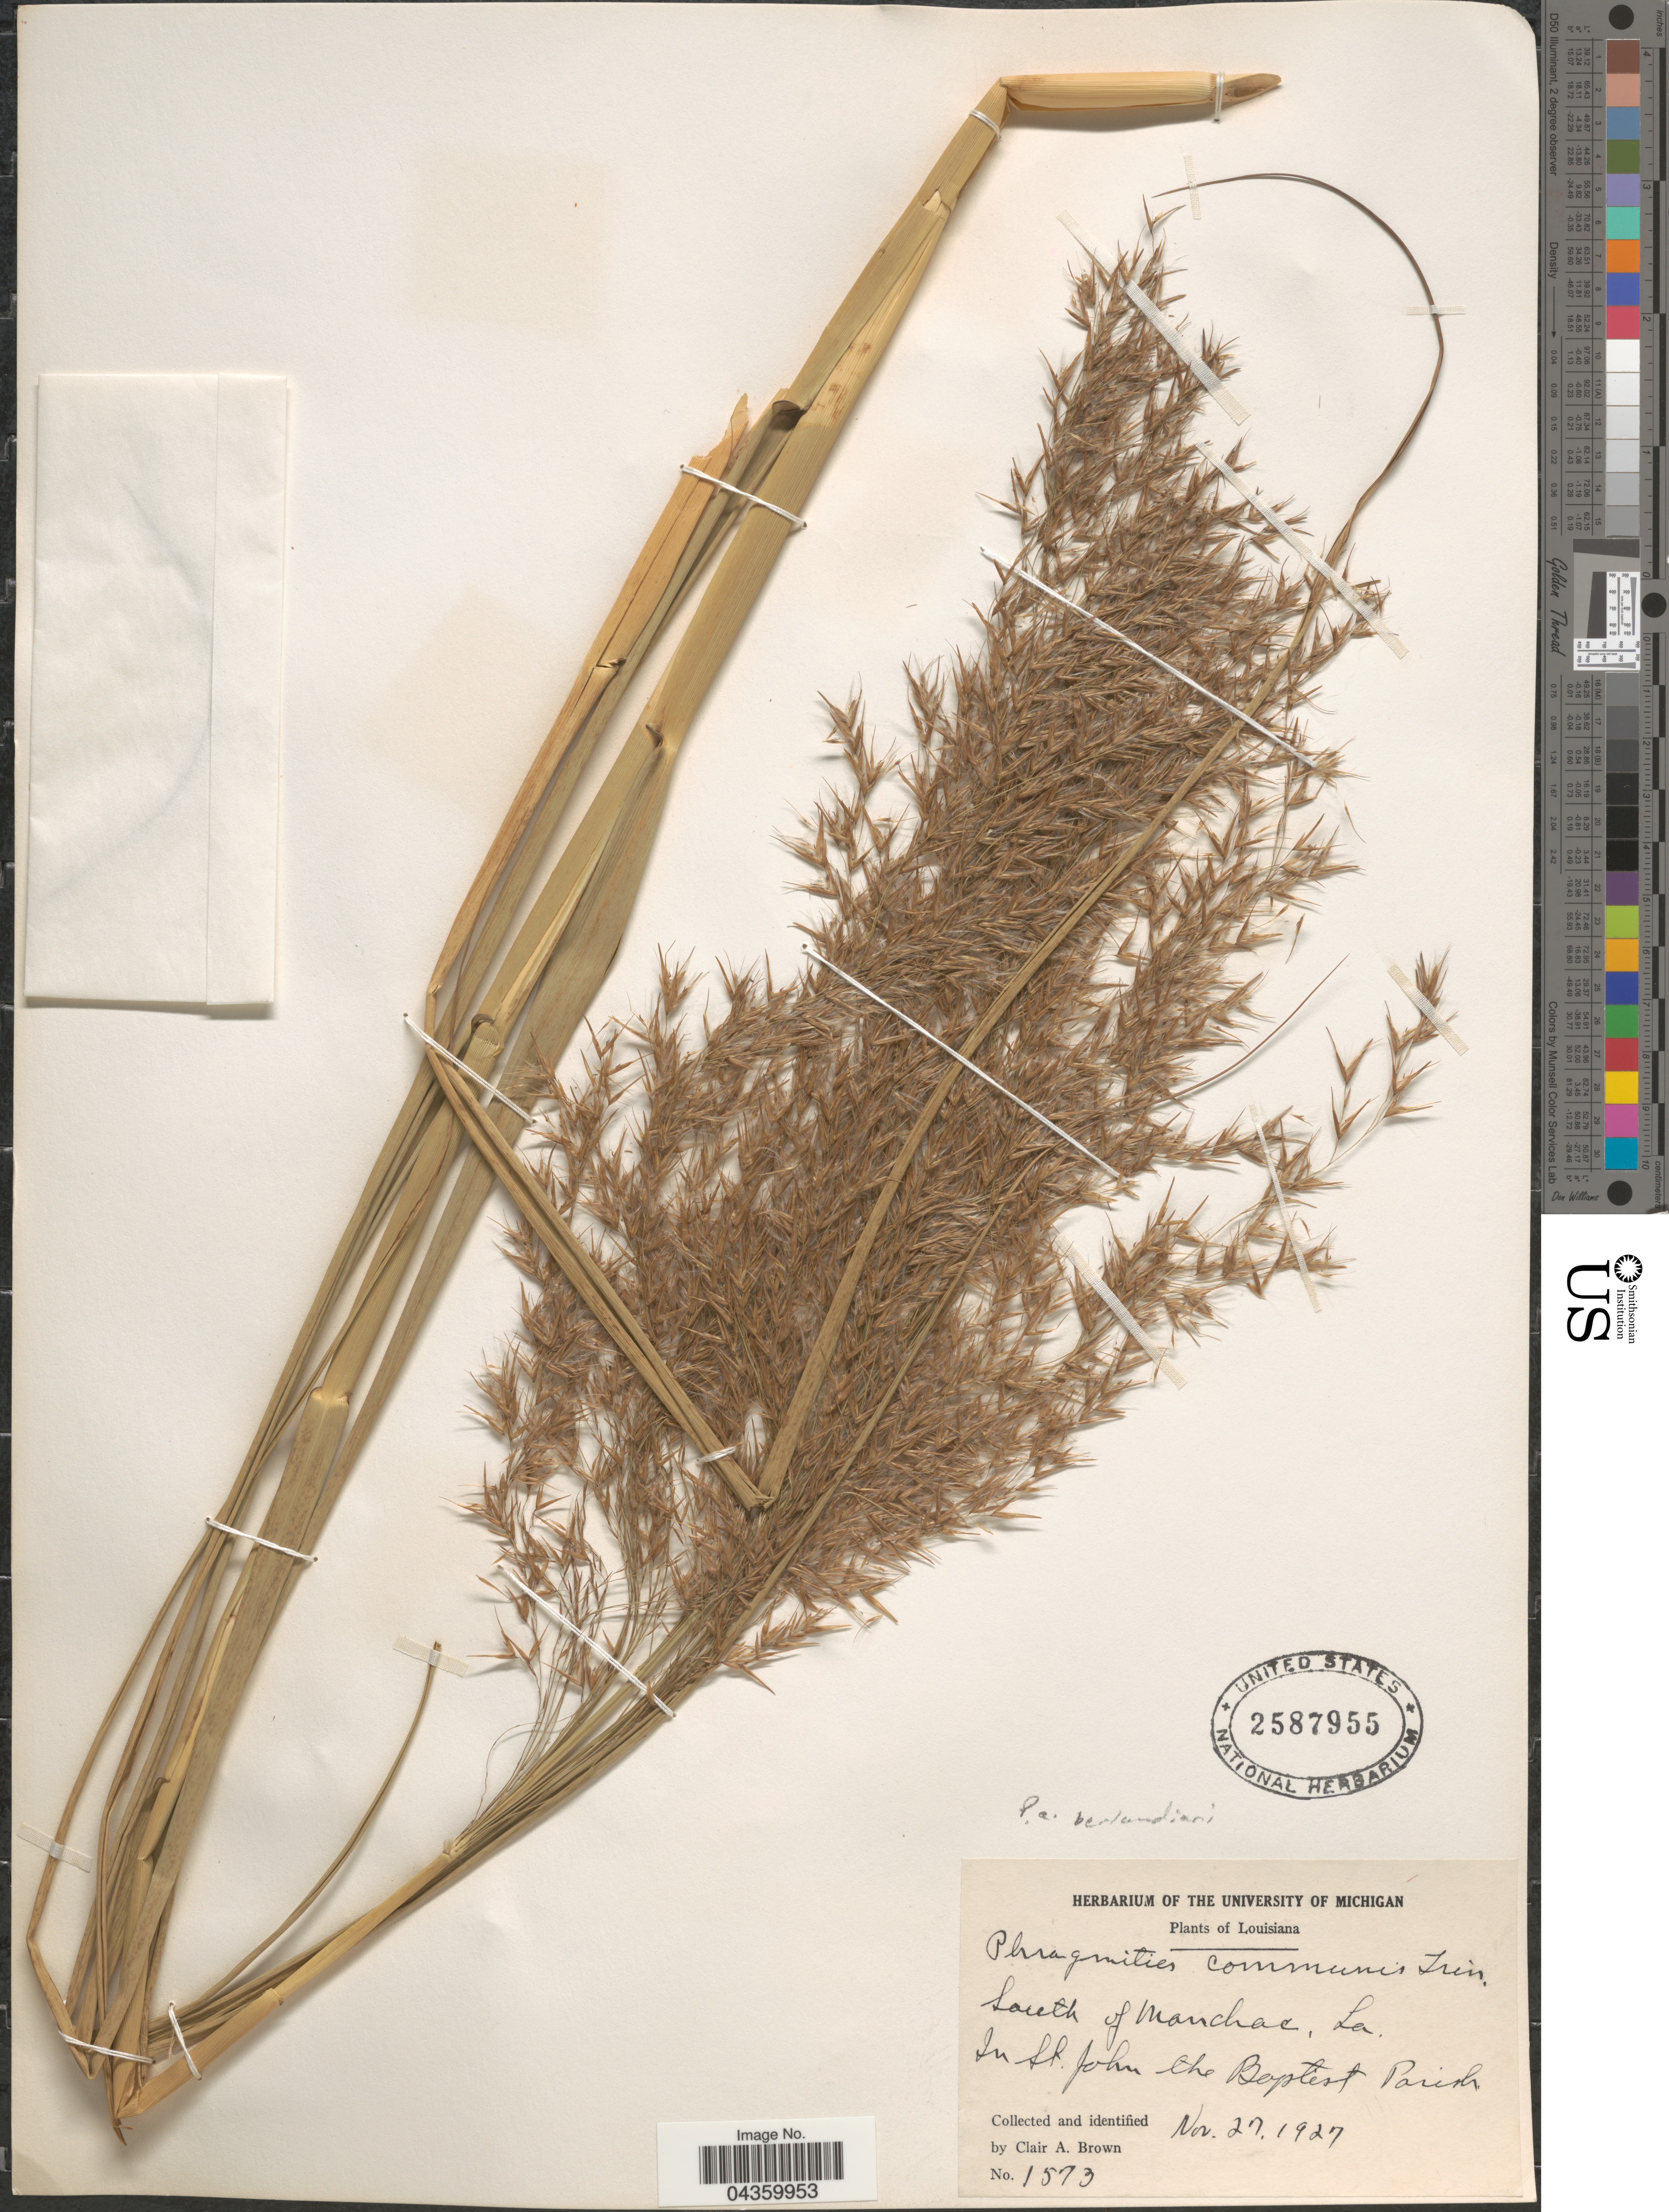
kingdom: Plantae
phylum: Tracheophyta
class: Liliopsida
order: Poales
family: Poaceae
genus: Phragmites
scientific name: Phragmites australis subsp. berlandieri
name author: (E. Fourn.) Saltonstall & Hauber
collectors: C. A. Brown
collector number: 1573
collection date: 1927-11-27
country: United States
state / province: Louisiana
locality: South of Manchac. In St. John the Baptist Parish.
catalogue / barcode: US 2587955